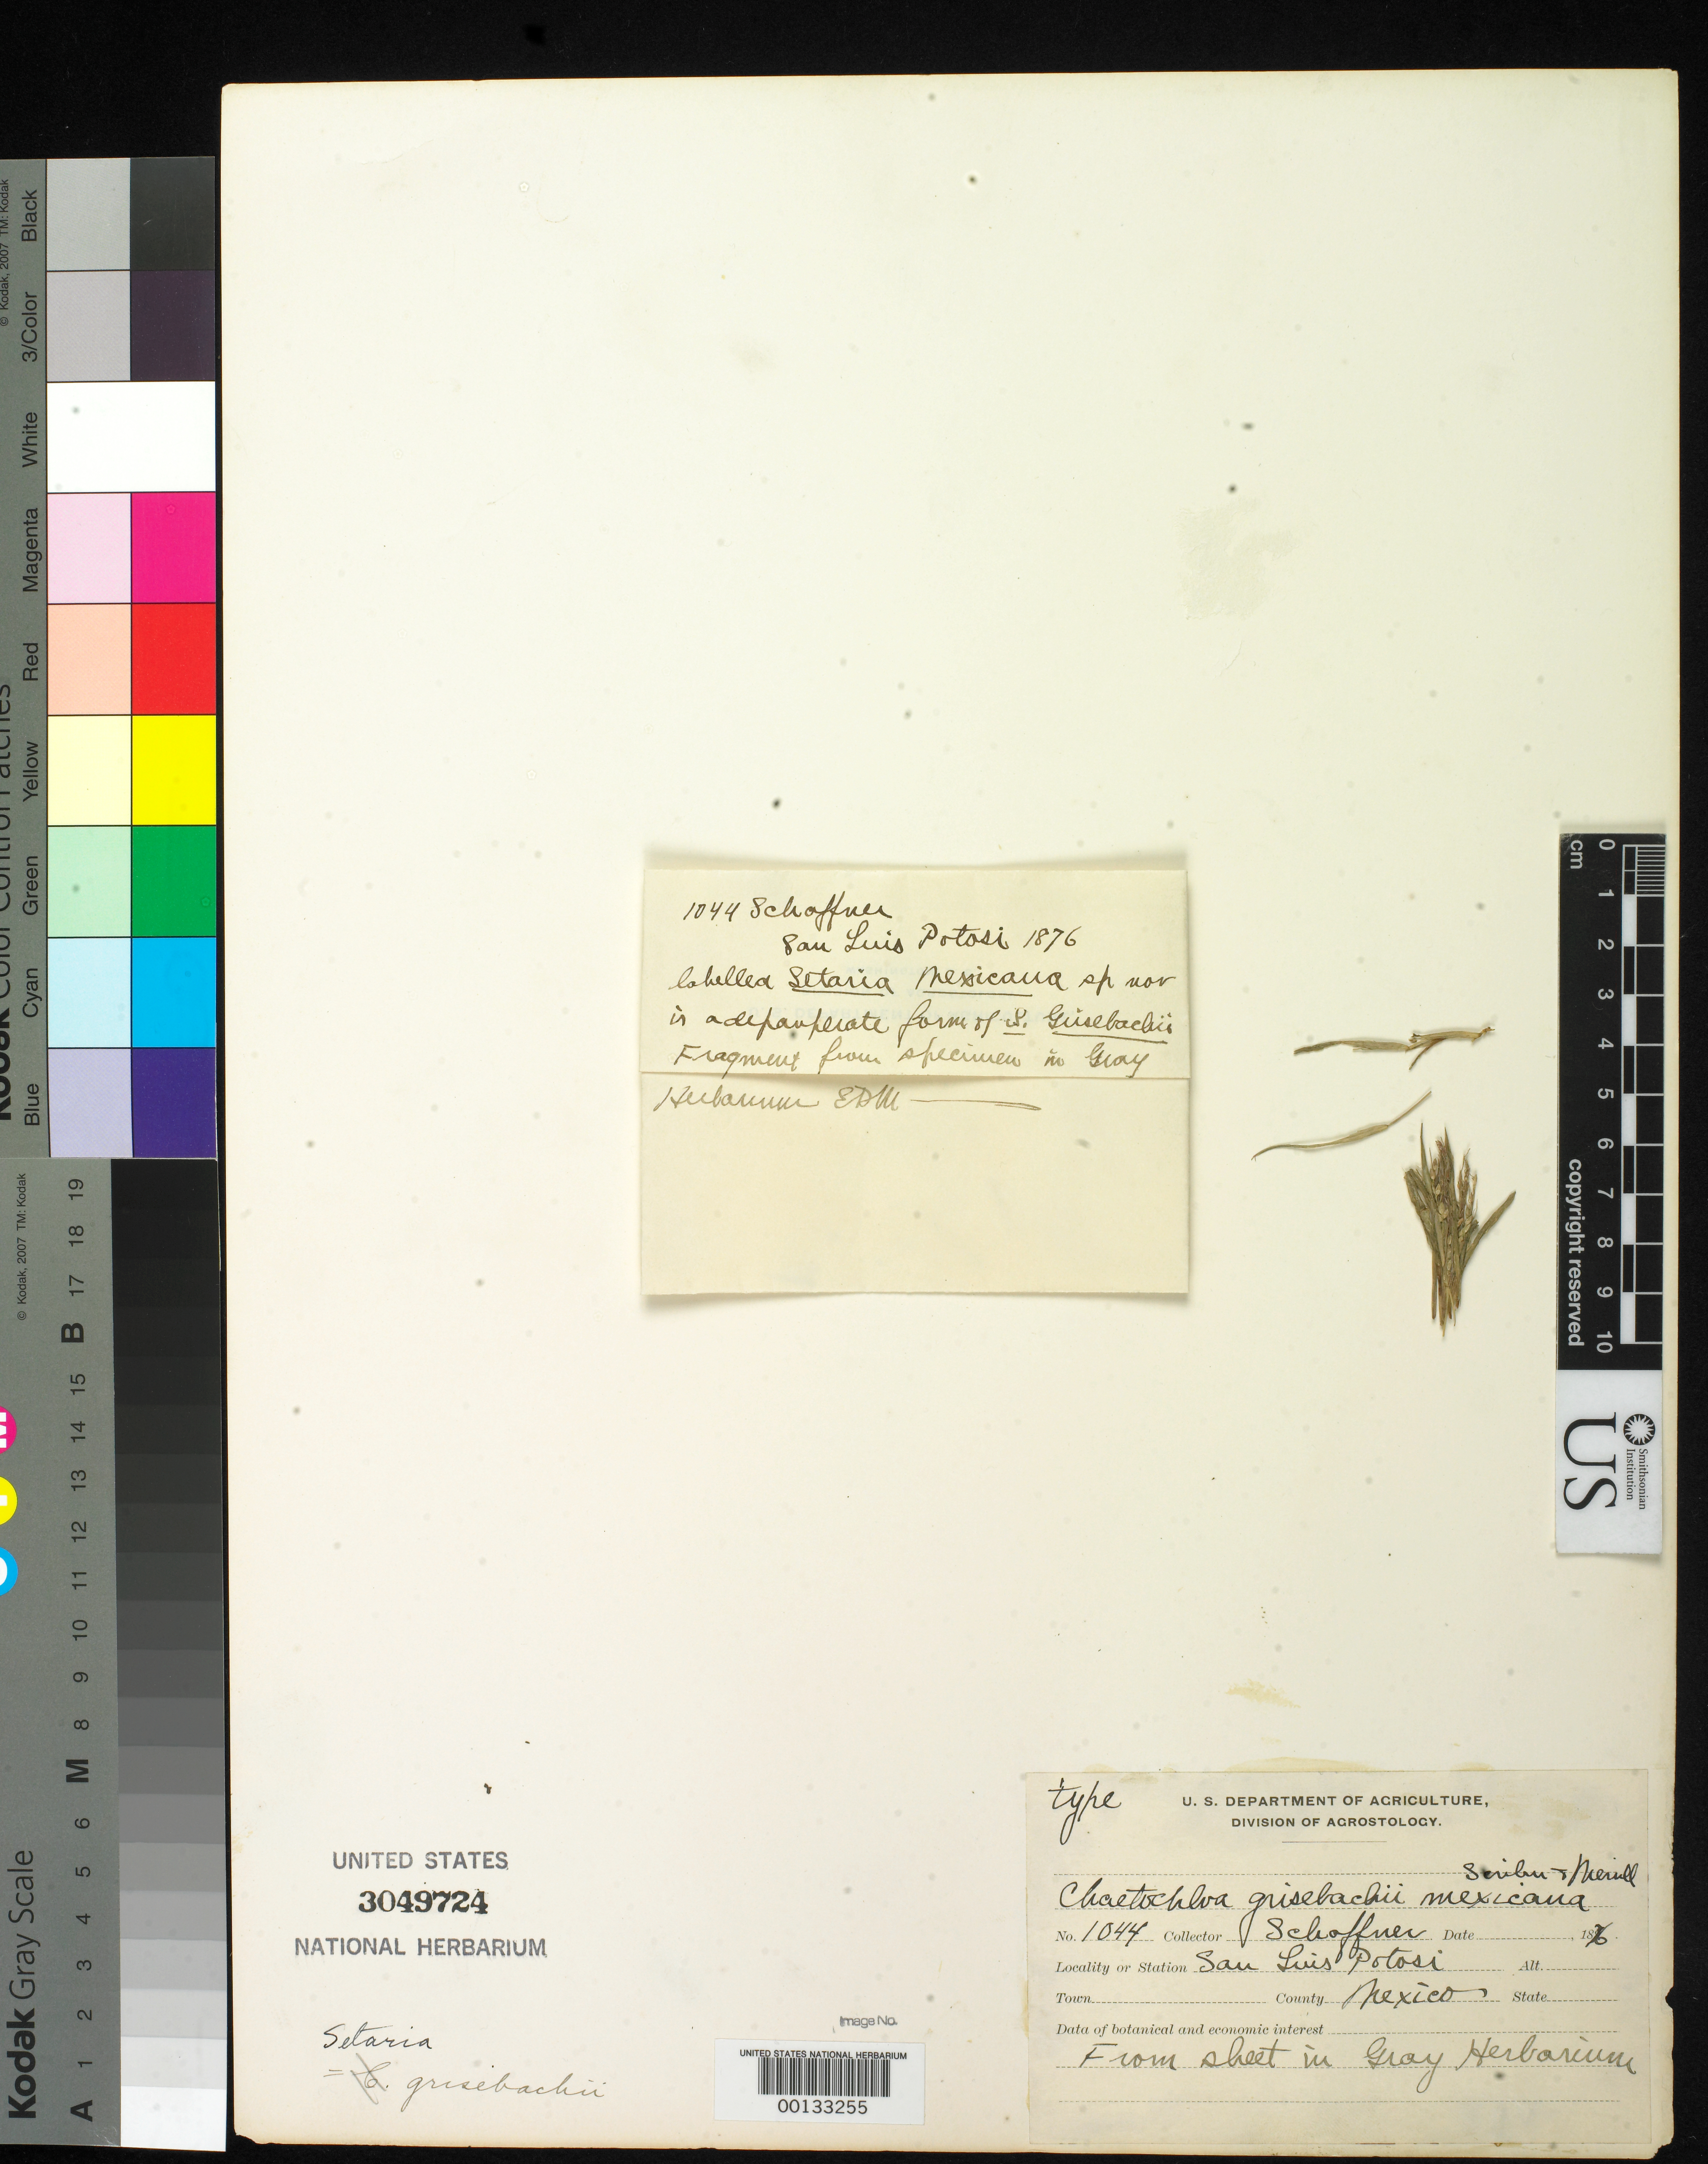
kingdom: Plantae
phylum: Tracheophyta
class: Liliopsida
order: Poales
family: Poaceae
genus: Chaetochloa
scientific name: Chaetochloa grisebachii var. mexicana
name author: Scribn. & Merr.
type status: Type Fragment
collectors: J. G. Schaffner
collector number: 1044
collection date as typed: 1876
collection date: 1876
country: Mexico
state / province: San Luis Potosi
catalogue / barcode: US 3049724